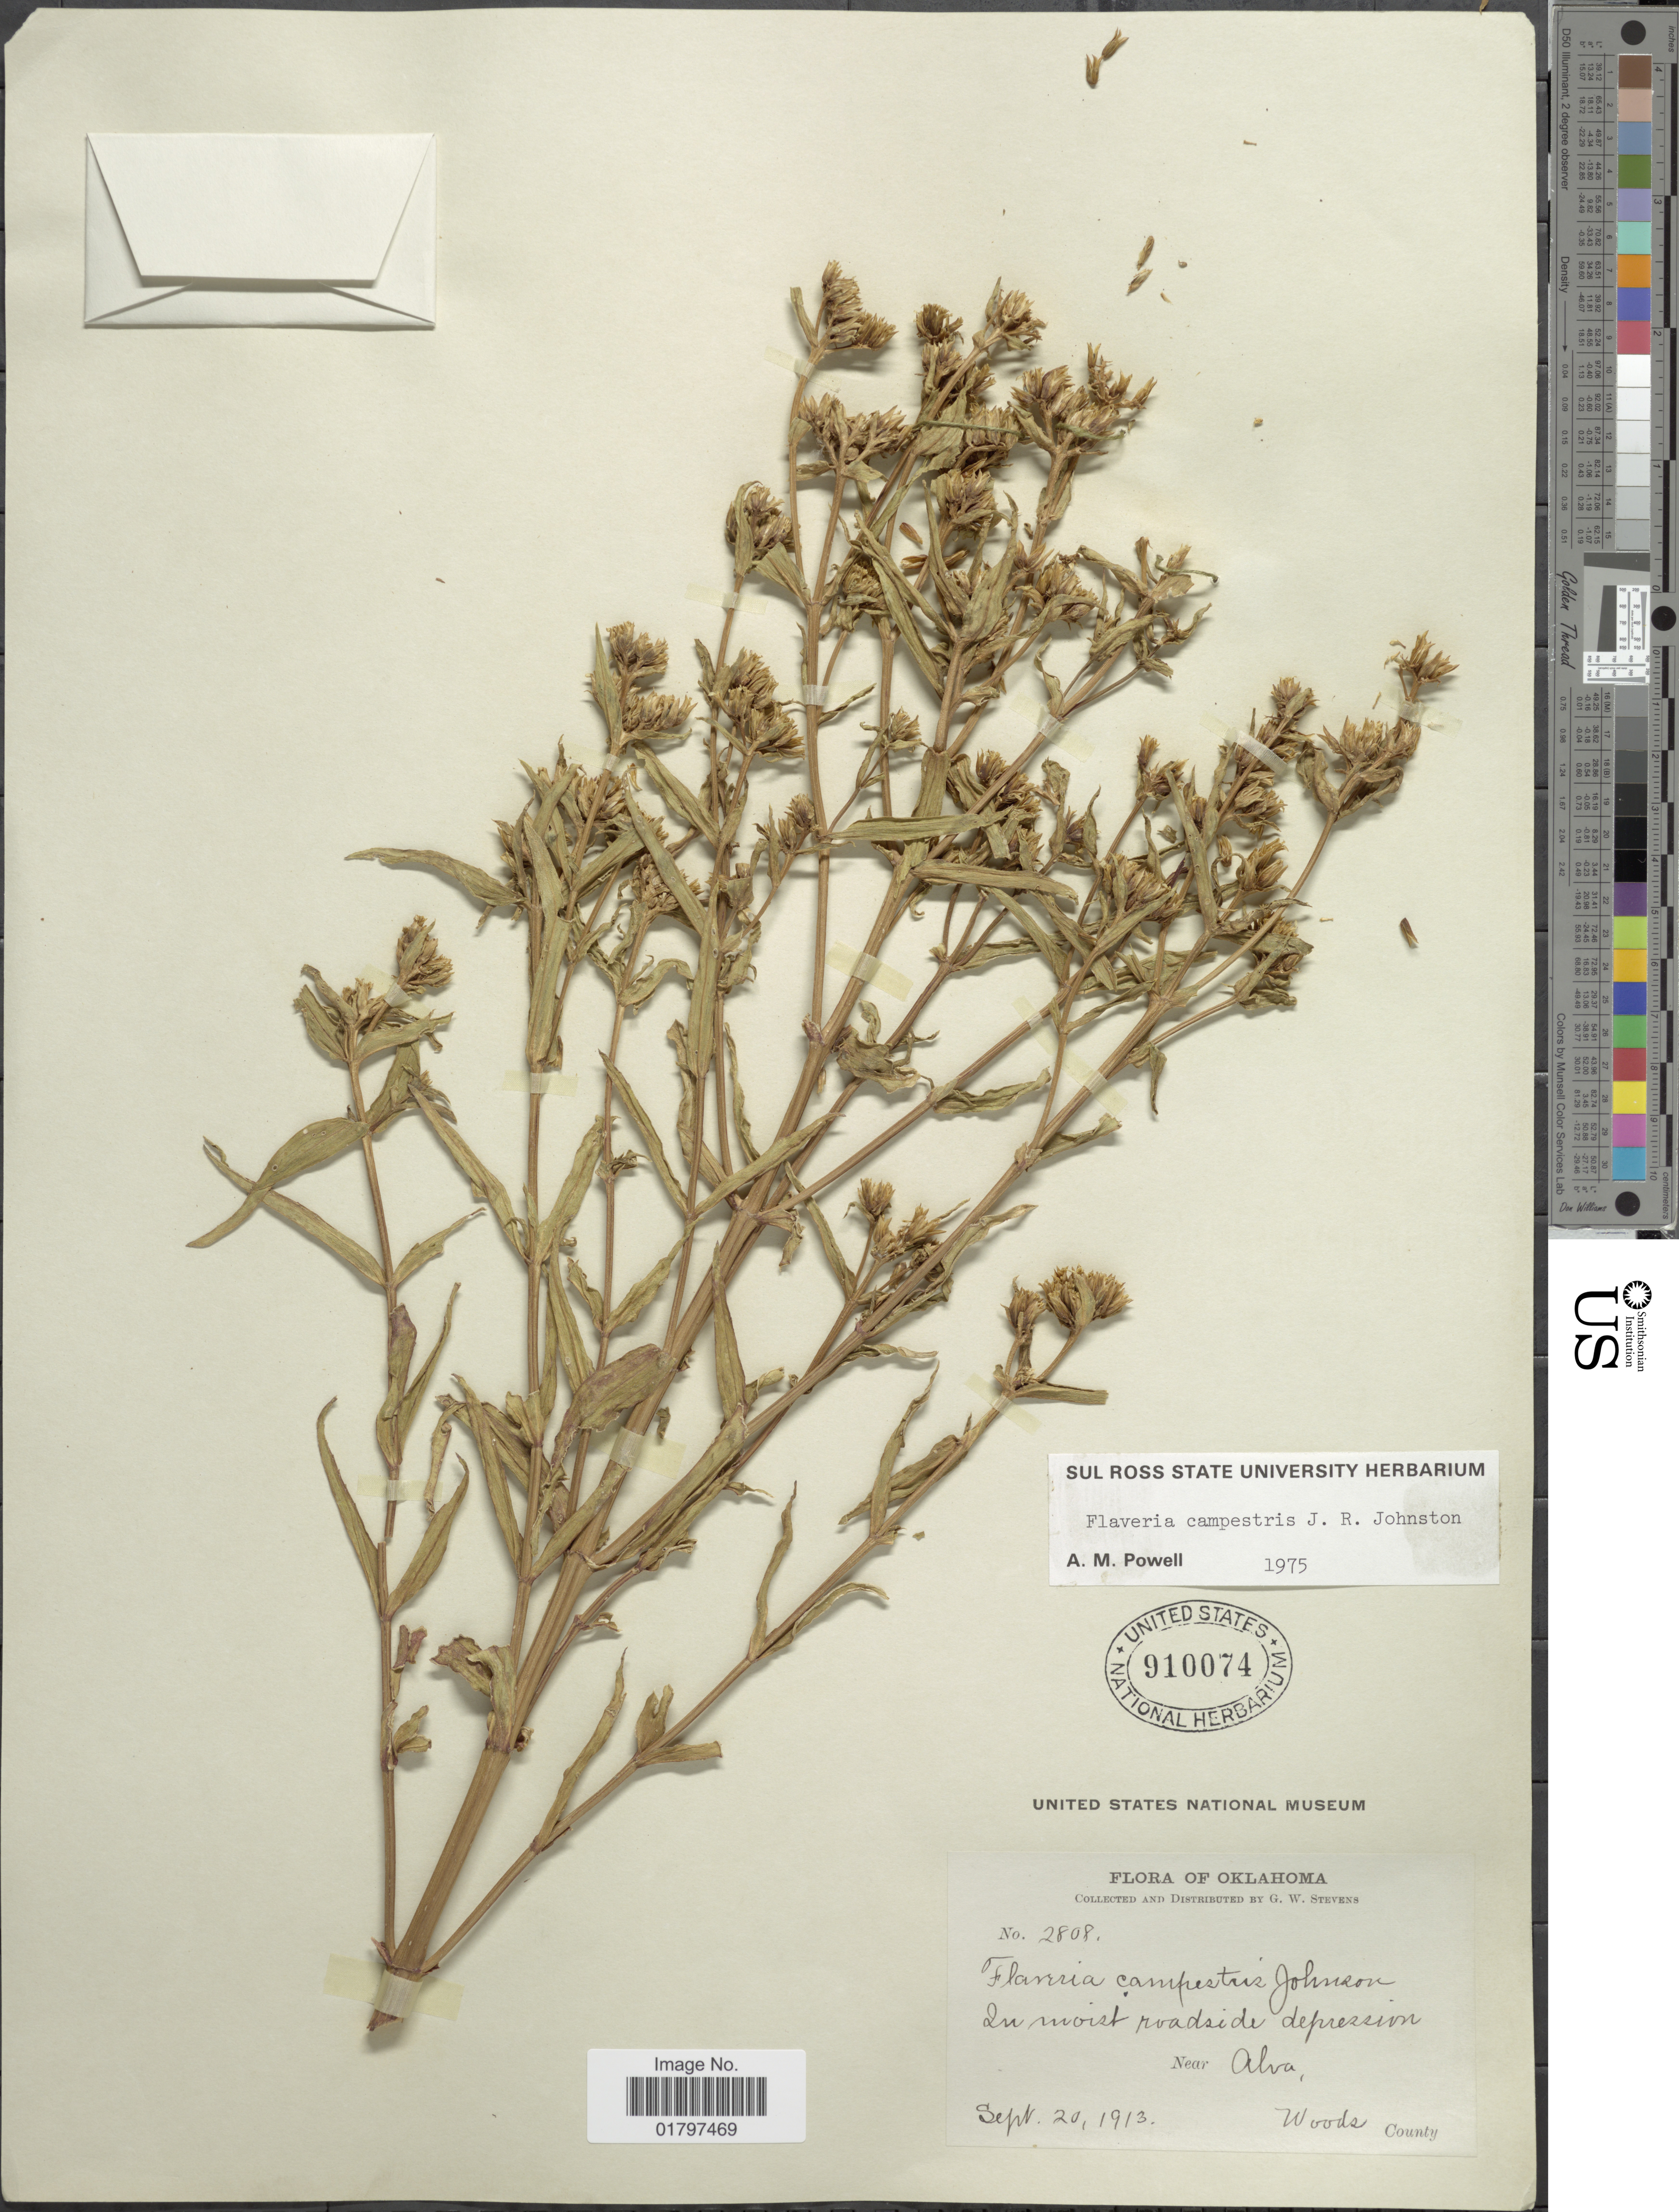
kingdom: Plantae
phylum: Tracheophyta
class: Magnoliopsida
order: Asterales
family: Asteraceae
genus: Flaveria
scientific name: Flaveria campestris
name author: J.R. Johnst.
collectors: G. W. Stevens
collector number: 2808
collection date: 1913-09-20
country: United States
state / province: Oklahoma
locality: In moist roadside depression. Near Alva, Woods County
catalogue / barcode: US 910074